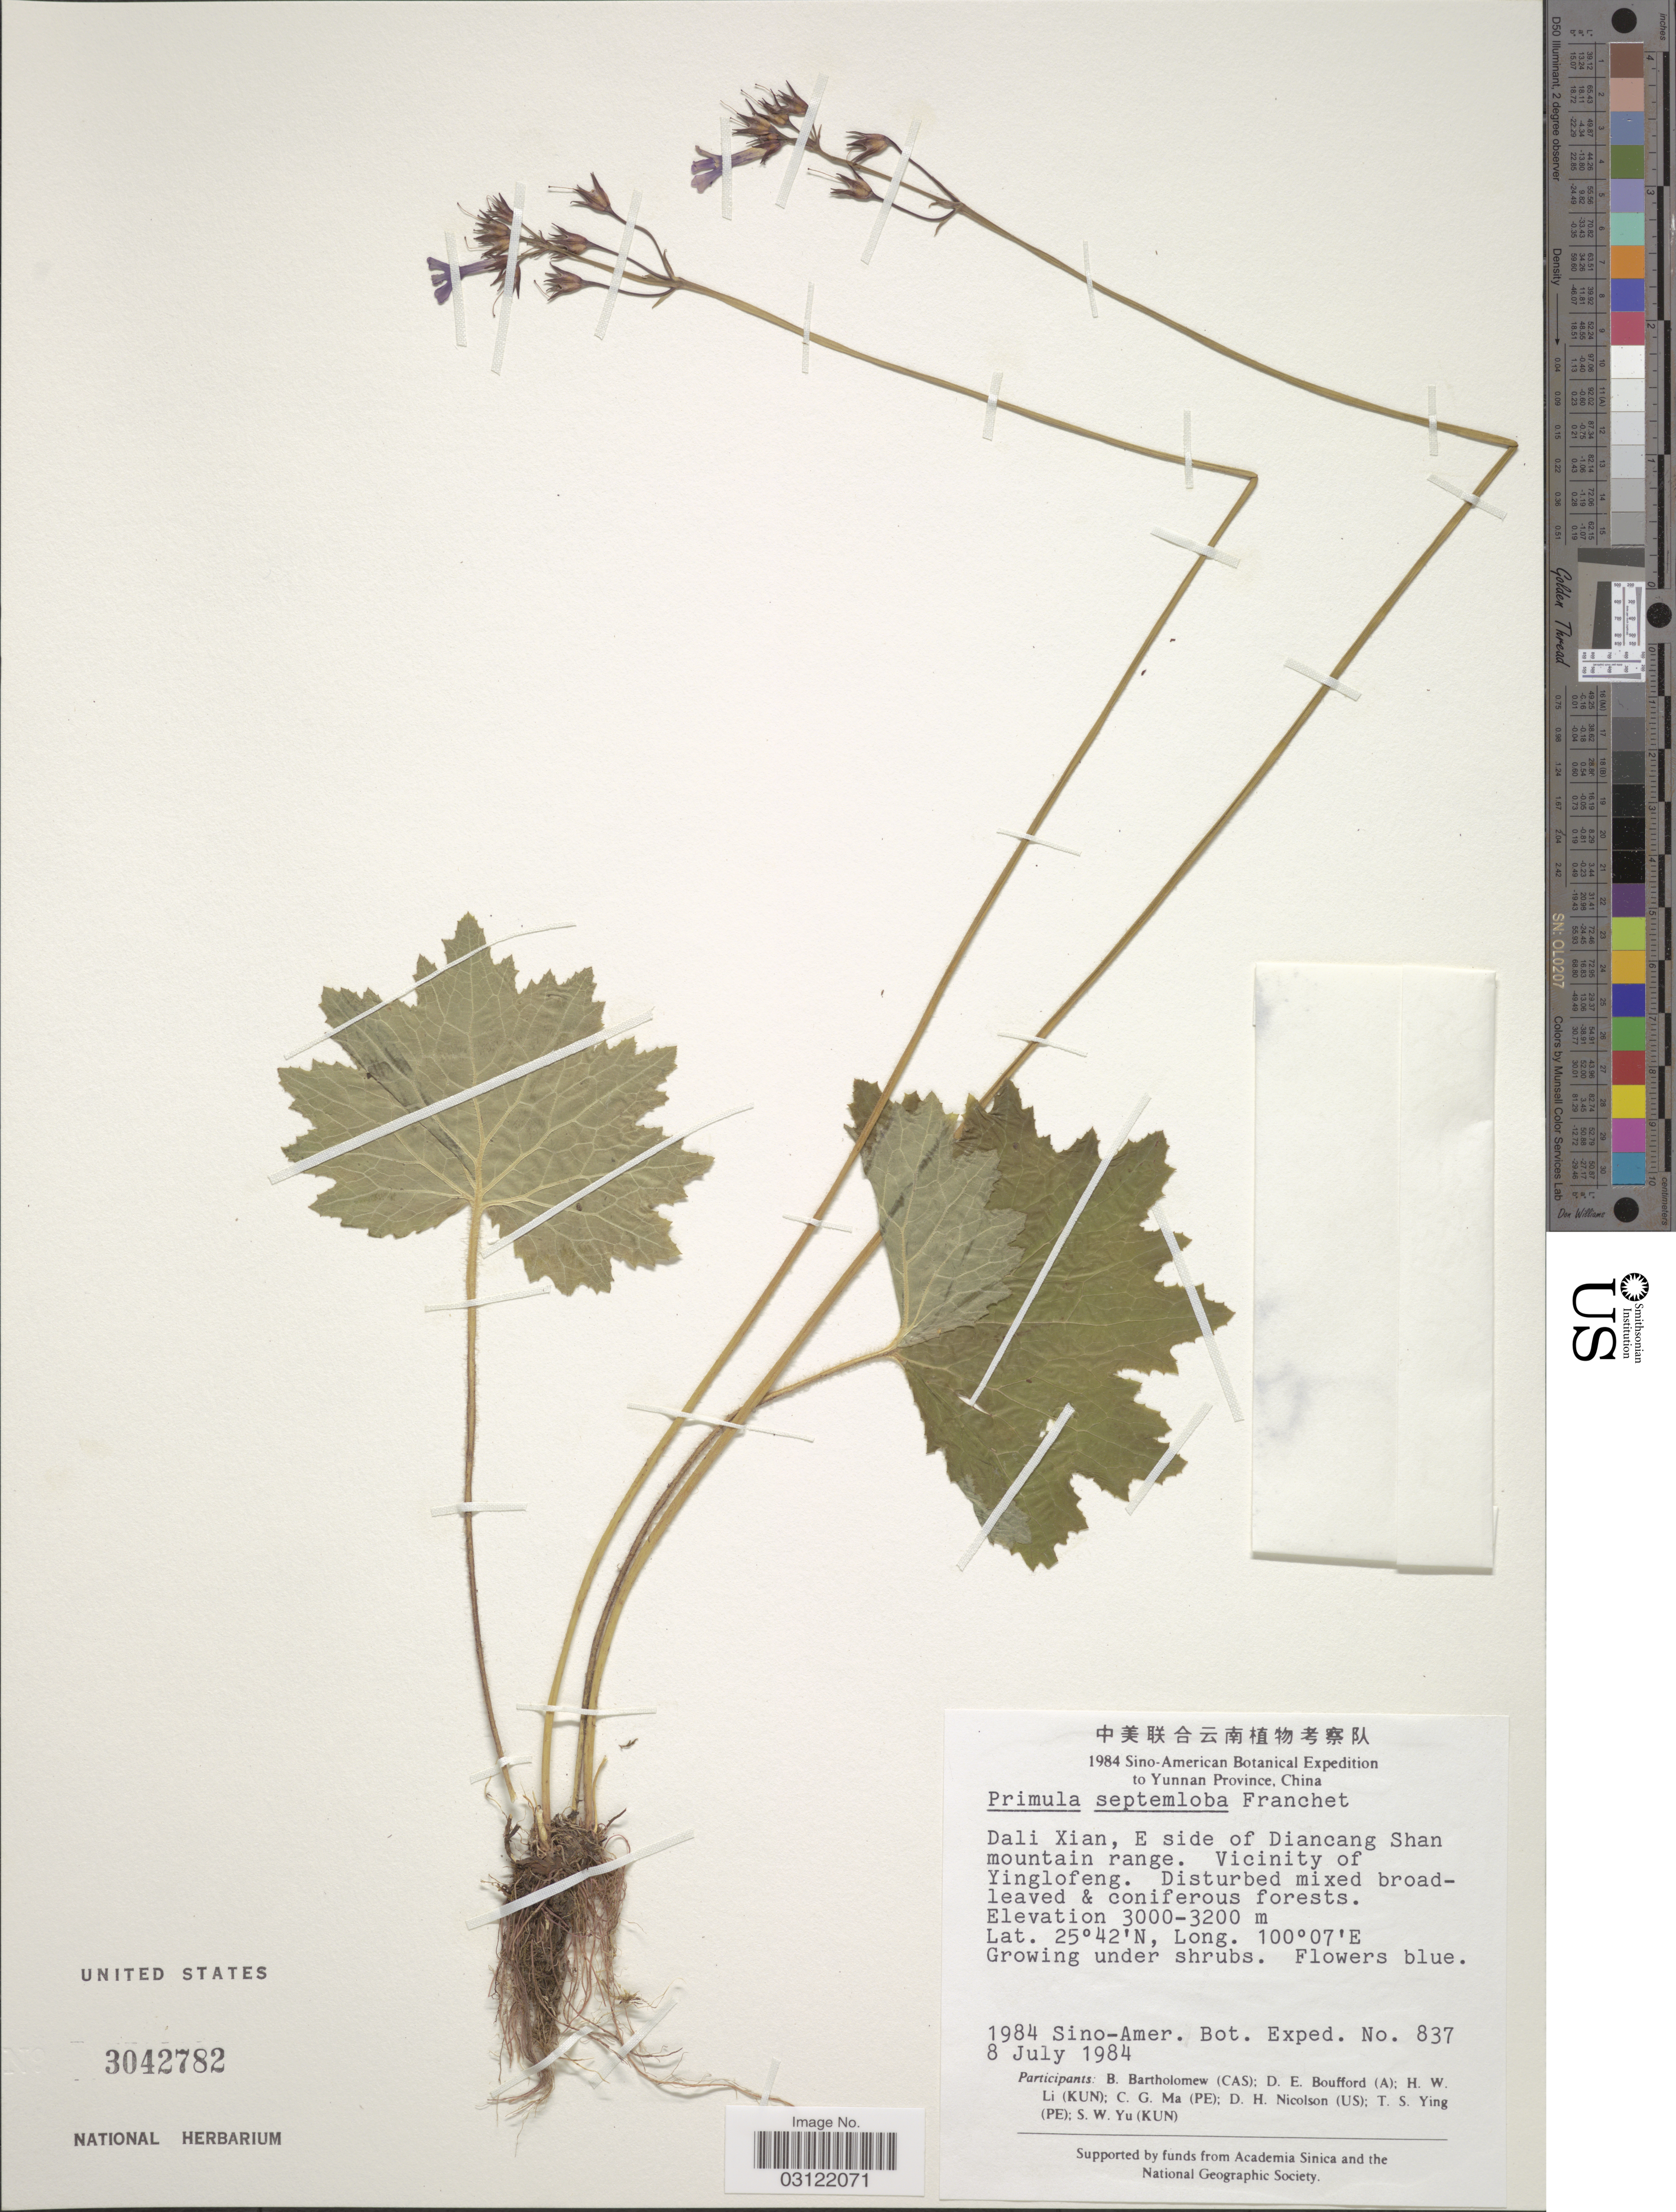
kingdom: Plantae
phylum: Tracheophyta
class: Magnoliopsida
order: Ericales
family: Primulaceae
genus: Primula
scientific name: Primula septemloba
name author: Franch.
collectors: B. Bartholomew, D. E. Boufford, H. W. Li, C. Ma & et al.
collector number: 837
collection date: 1984-07-08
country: China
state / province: Yunnan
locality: Dali Xian, E side of Diancang Shan mountain range. Vicinity of Yinglofeng.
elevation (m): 3000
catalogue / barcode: US 3042782